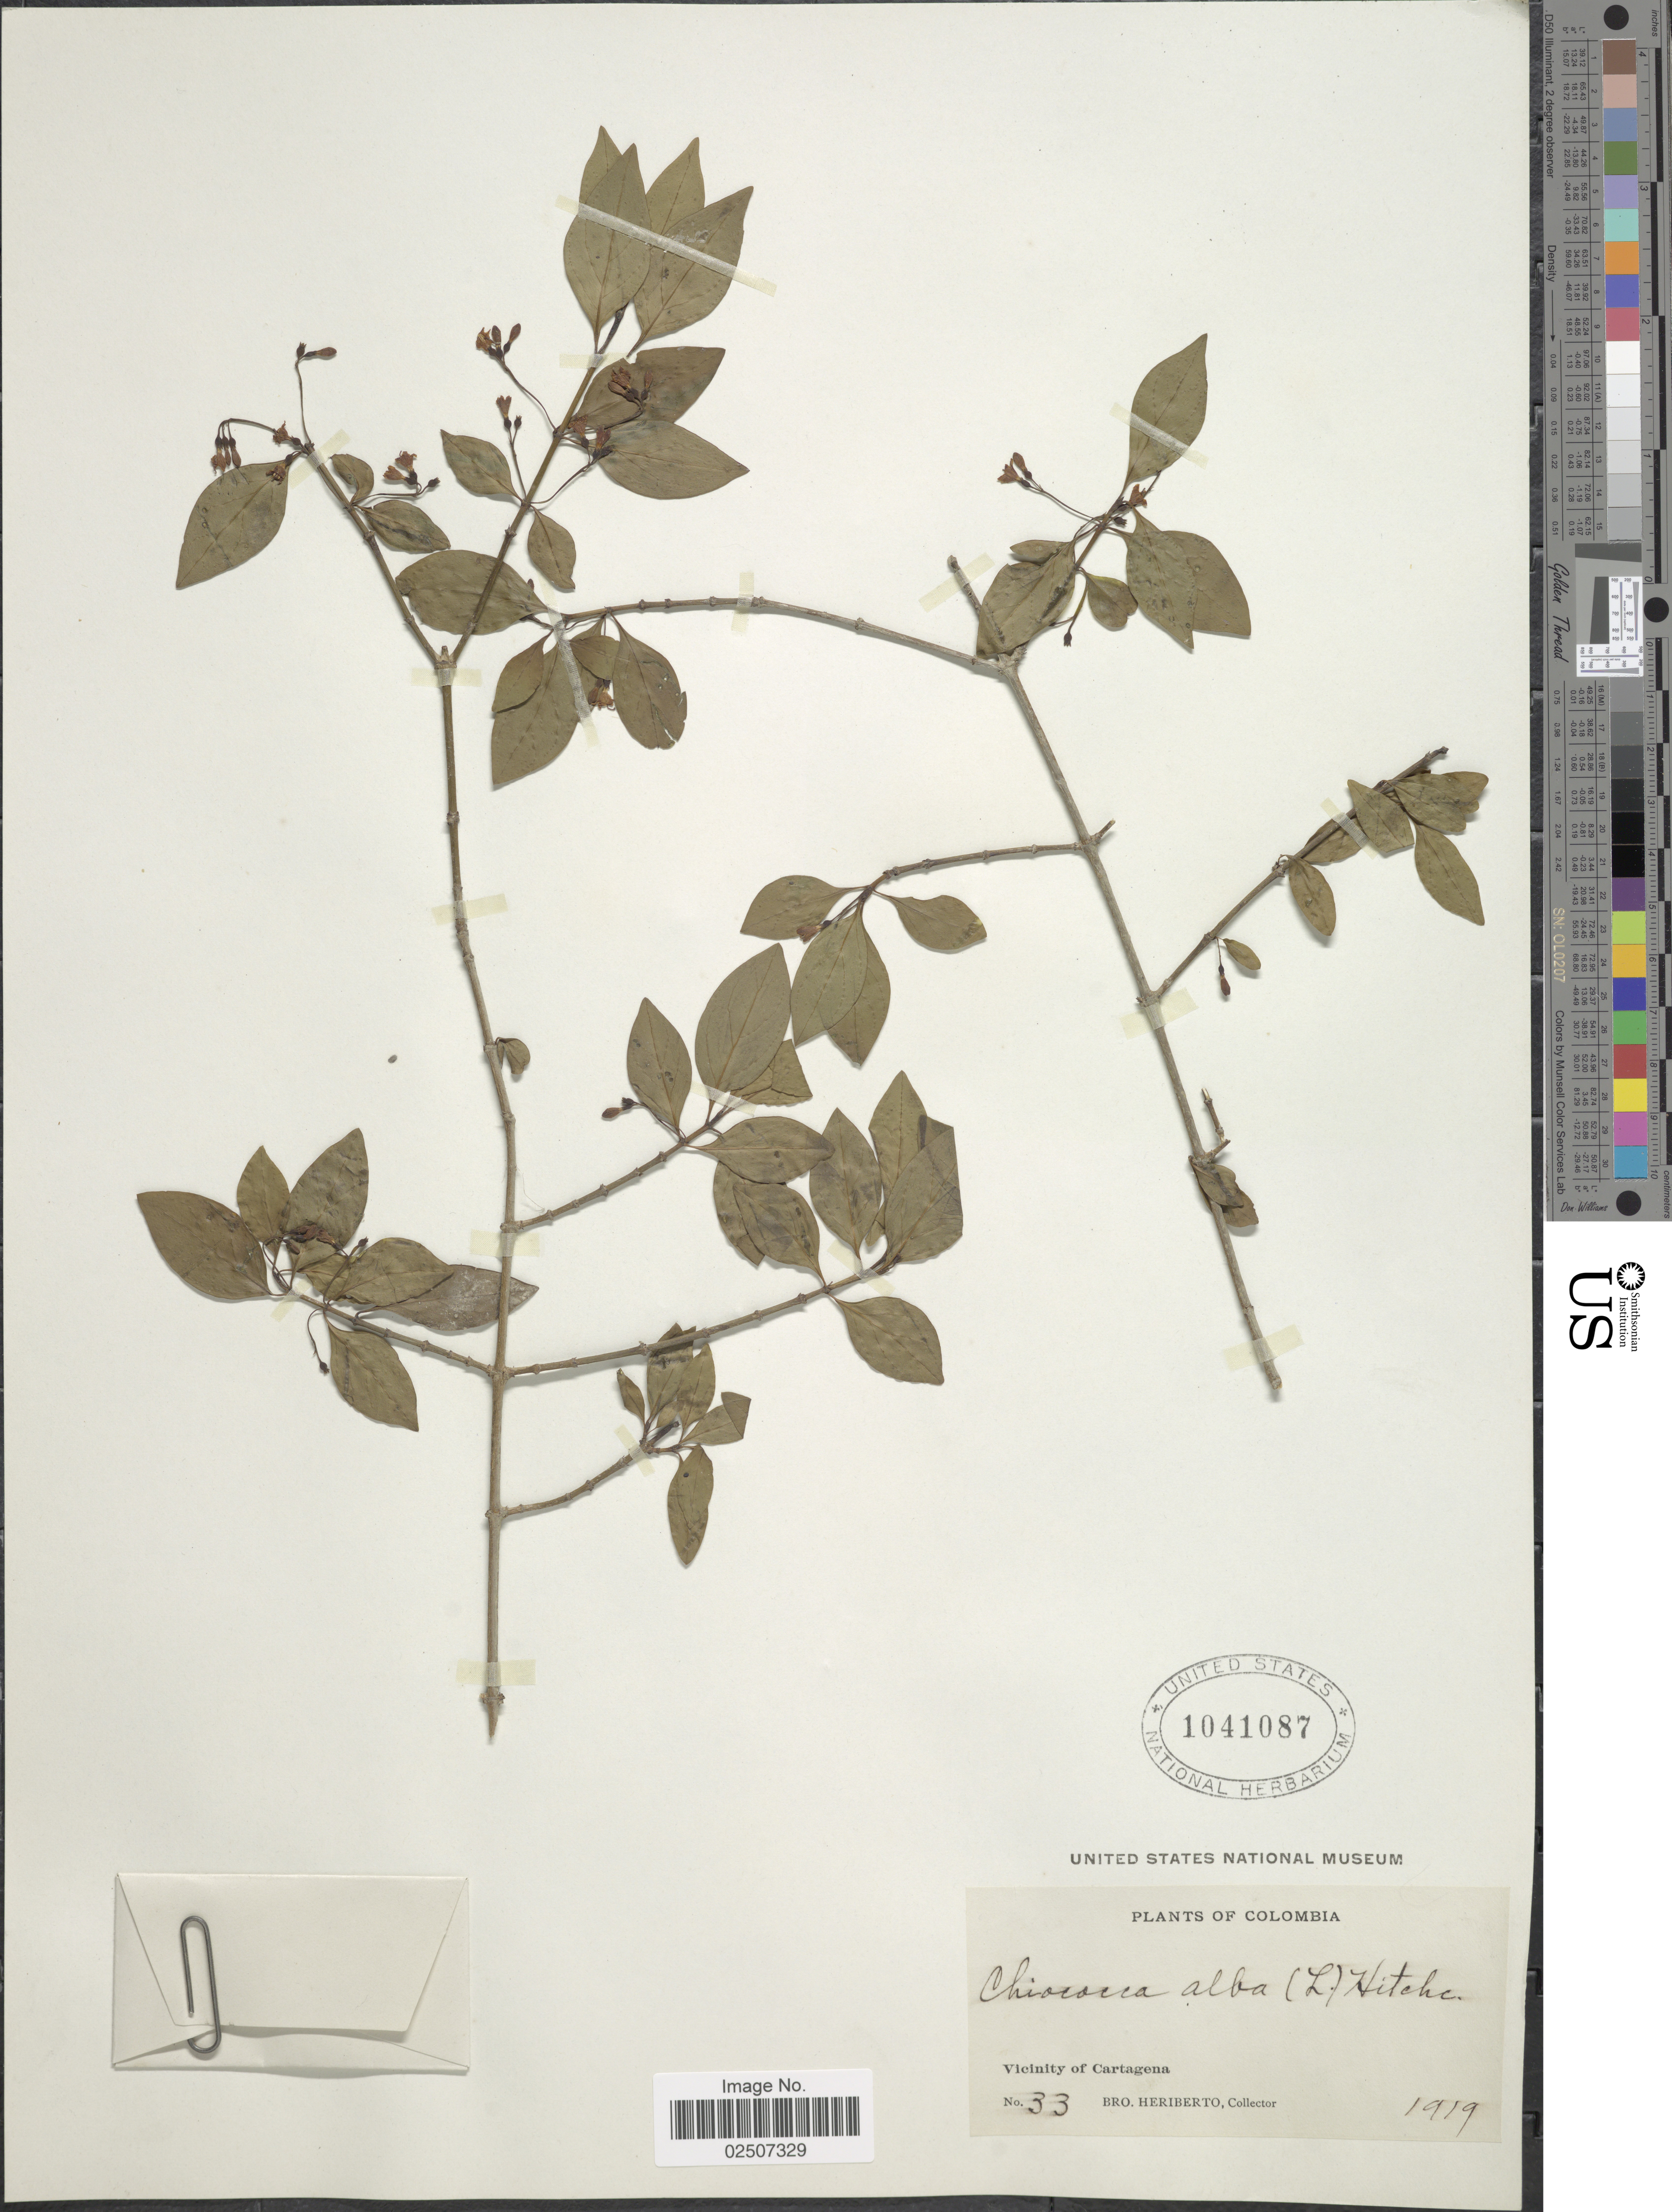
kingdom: Plantae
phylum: Tracheophyta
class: Magnoliopsida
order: Gentianales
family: Rubiaceae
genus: Chiococca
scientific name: Chiococca alba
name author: (L.) Hitchc.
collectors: B. Heriberto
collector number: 33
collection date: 1919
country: Colombia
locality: Vicinity of Cartagena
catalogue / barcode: US 1041087